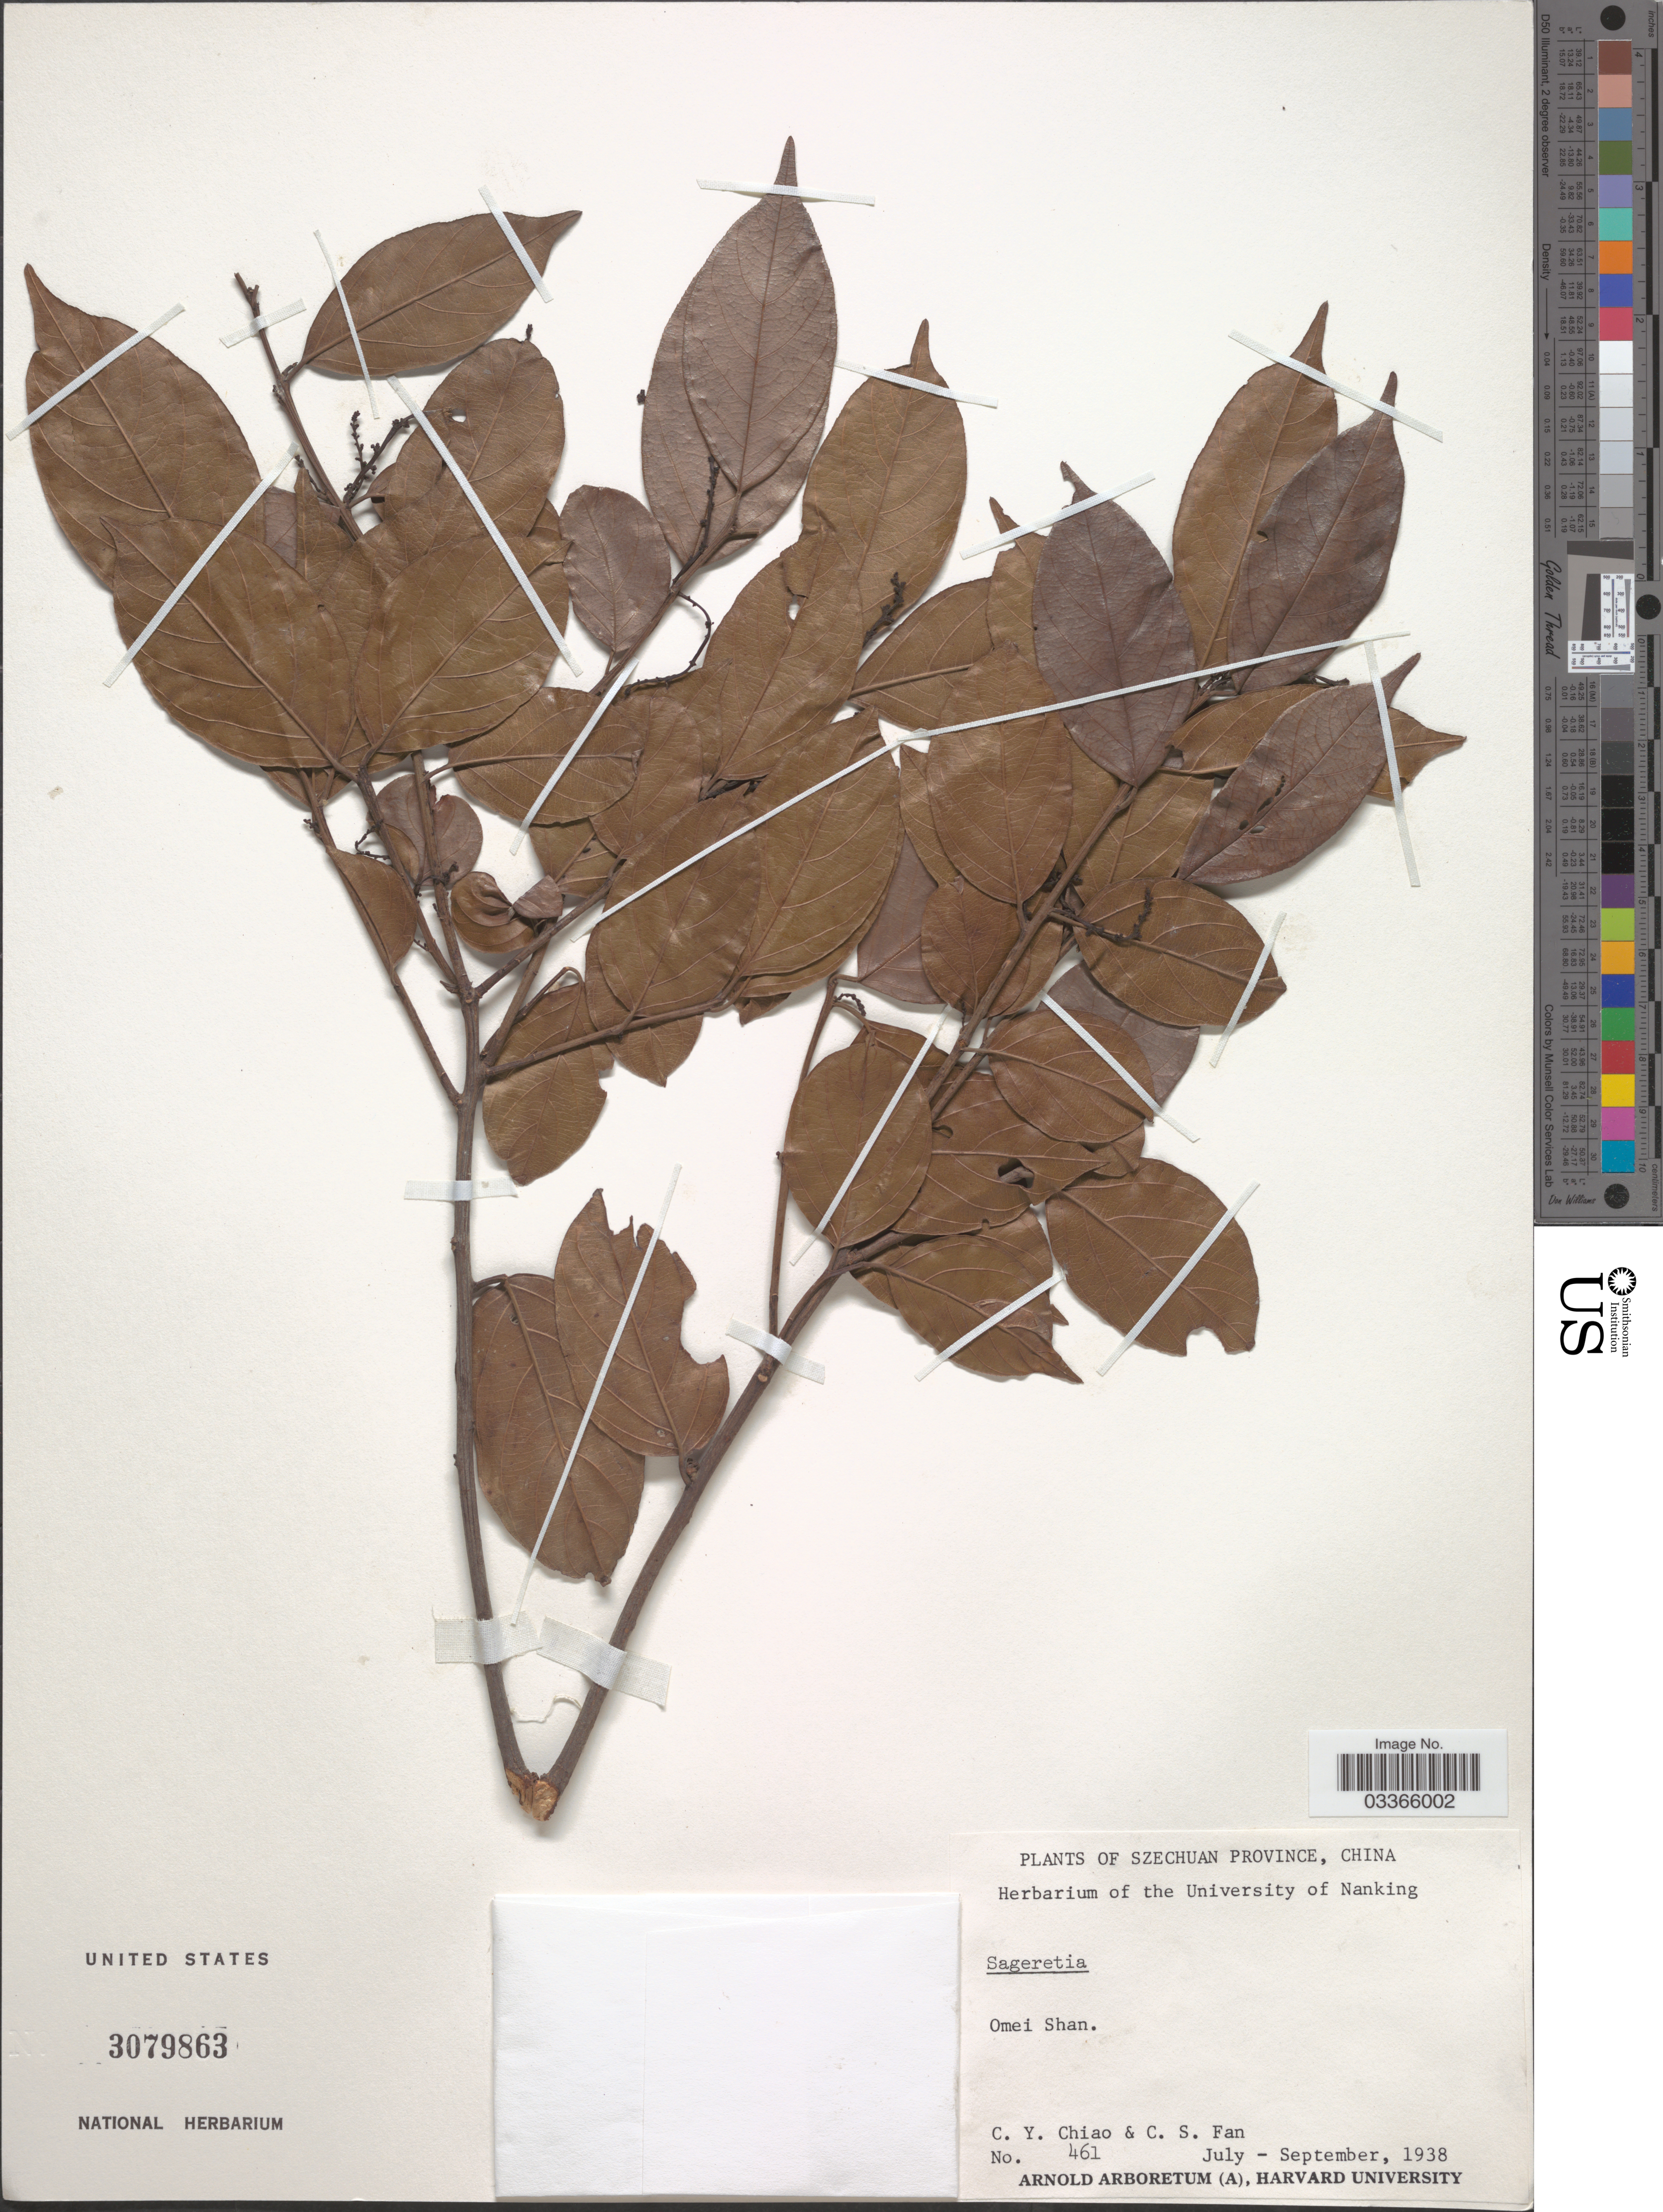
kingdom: Plantae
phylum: Tracheophyta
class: Magnoliopsida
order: Rosales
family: Rhamnaceae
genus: Sageretia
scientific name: Sageretia sp.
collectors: C. Y. Chiao & C. S. Fan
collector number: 461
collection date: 1938-07/1938-09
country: China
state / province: Sichuan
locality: Szechuan Province, Omei Shan.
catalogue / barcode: US 3079863